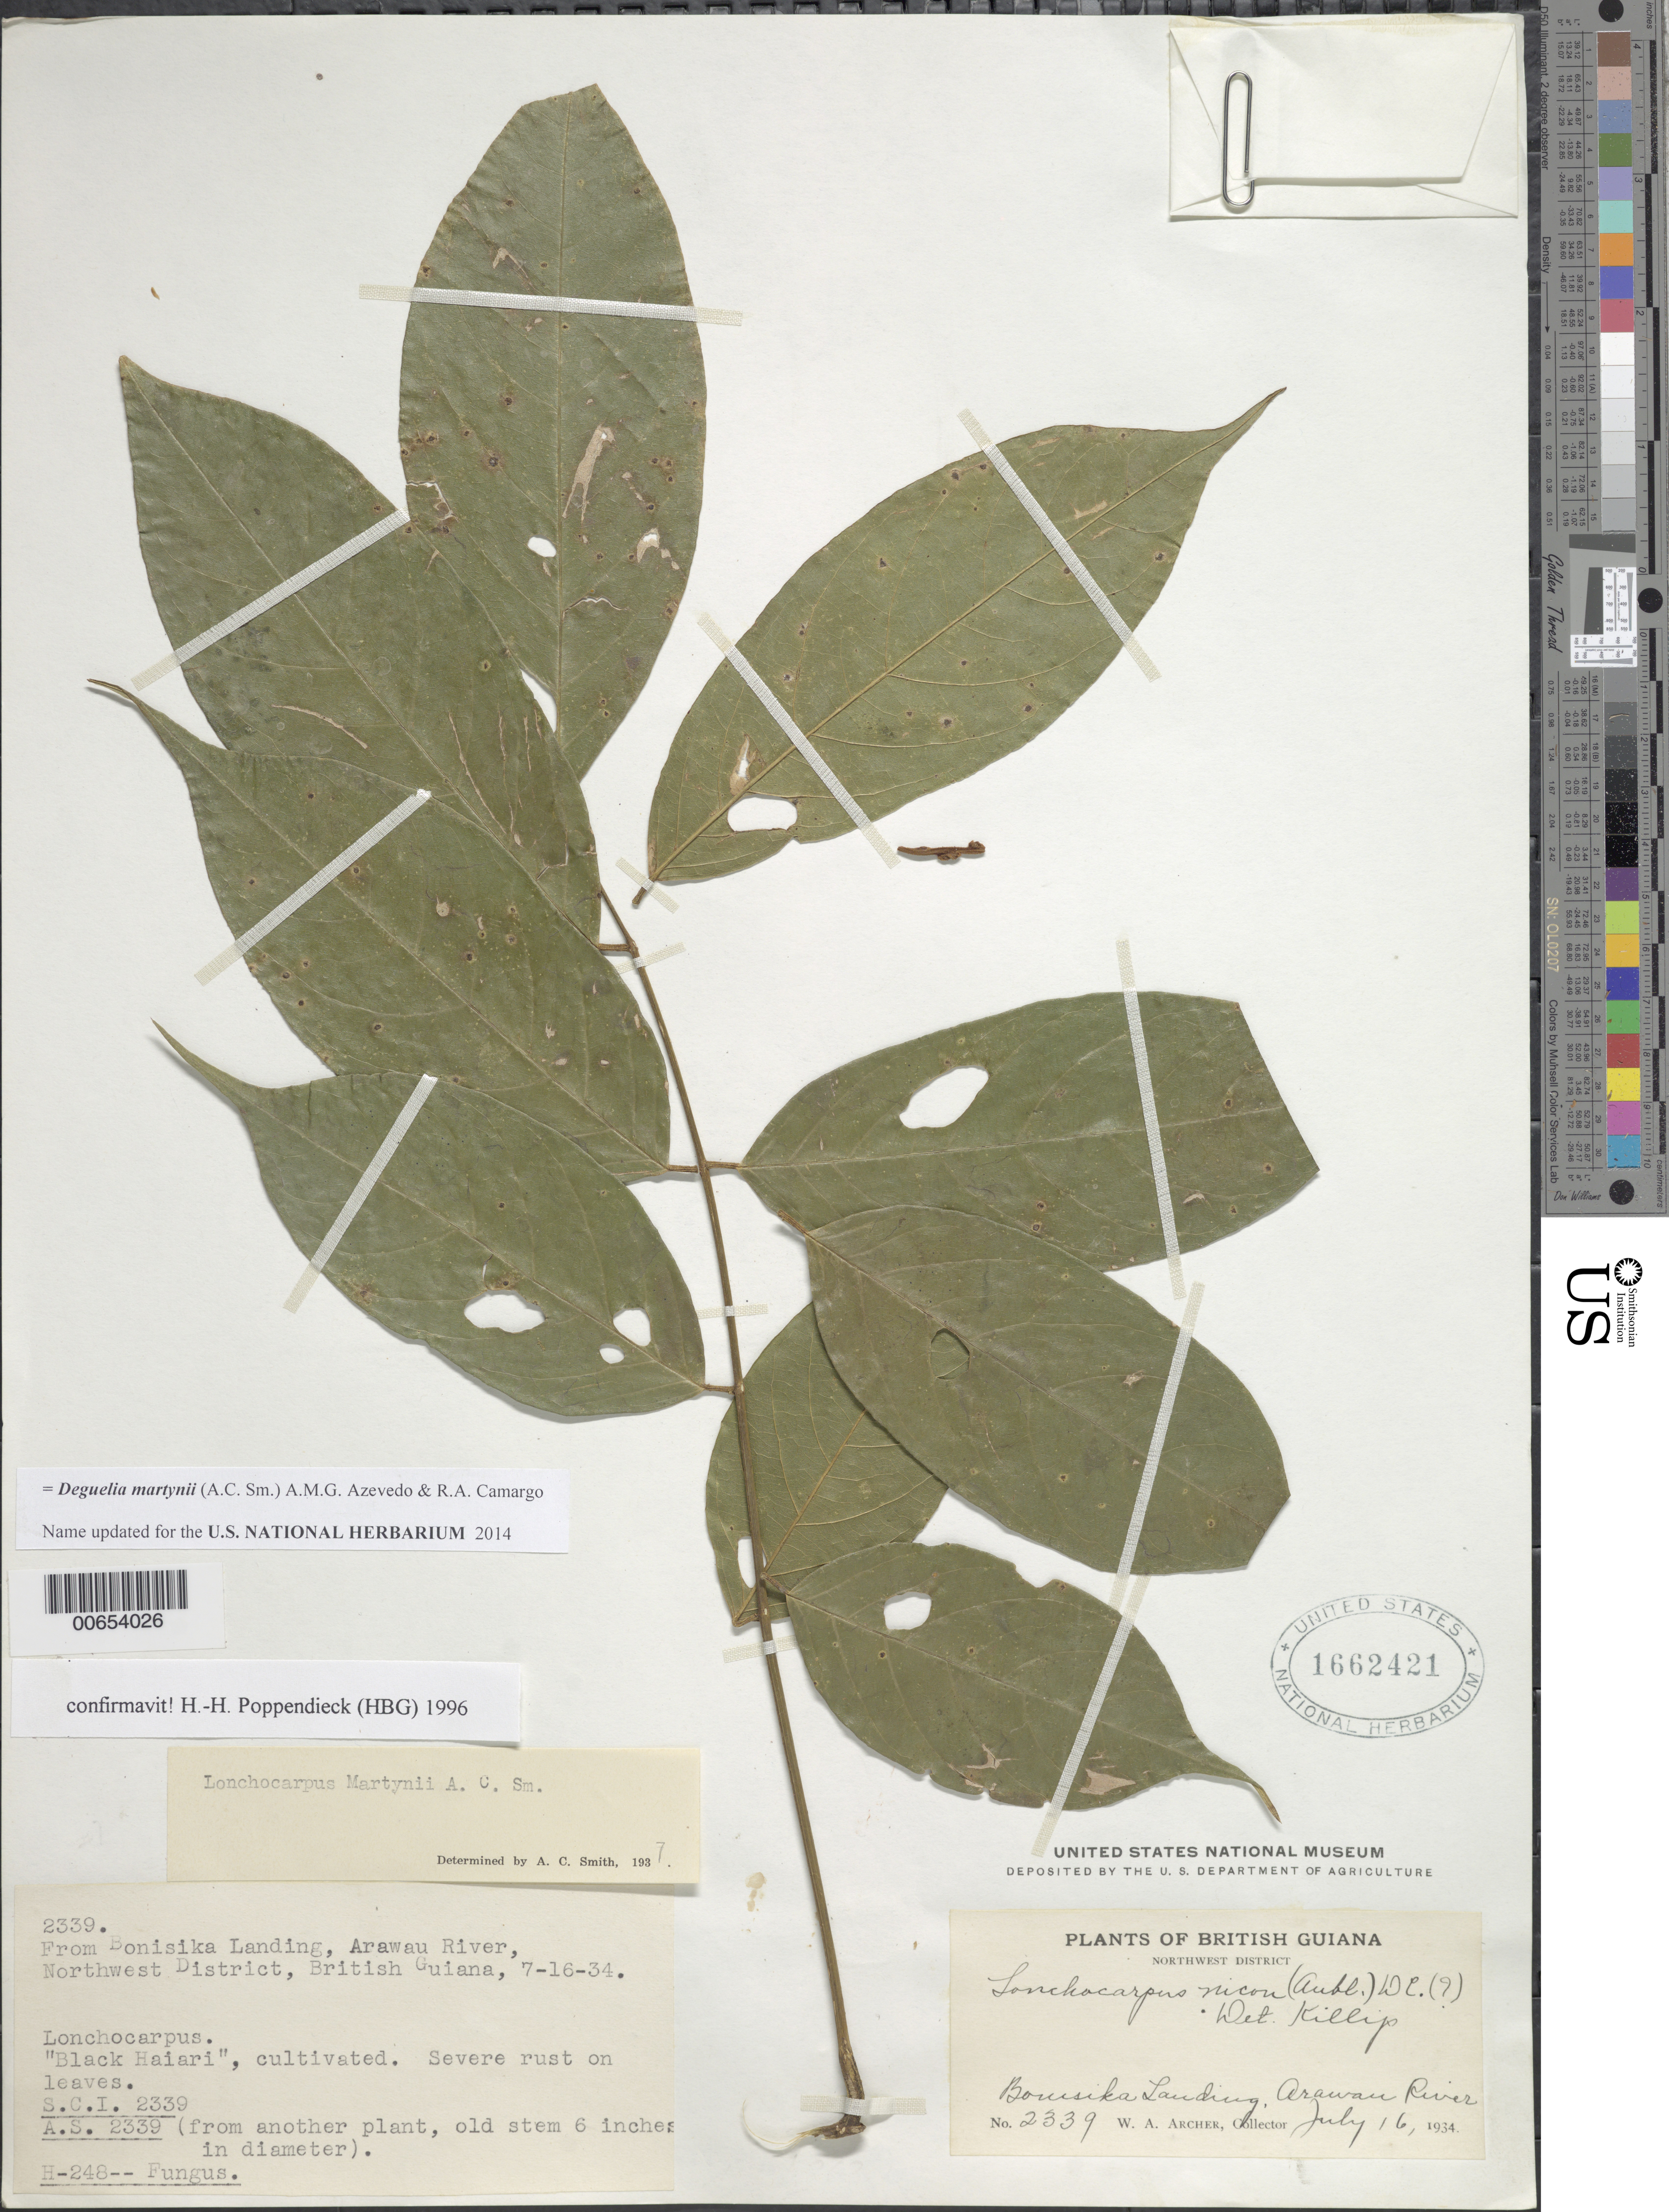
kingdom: Plantae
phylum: Tracheophyta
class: Magnoliopsida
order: Fabales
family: Fabaceae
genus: Deguelia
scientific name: Deguelia martynii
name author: (A.C. Sm.) A.M.G. Azevedo & R.A. Camargo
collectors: W. A. Archer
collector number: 2339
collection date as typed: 16-Jul-34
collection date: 1934-07-16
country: Guyana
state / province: Barima-Waini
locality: Bonisika Landing, Arawau R.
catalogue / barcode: US 1662421